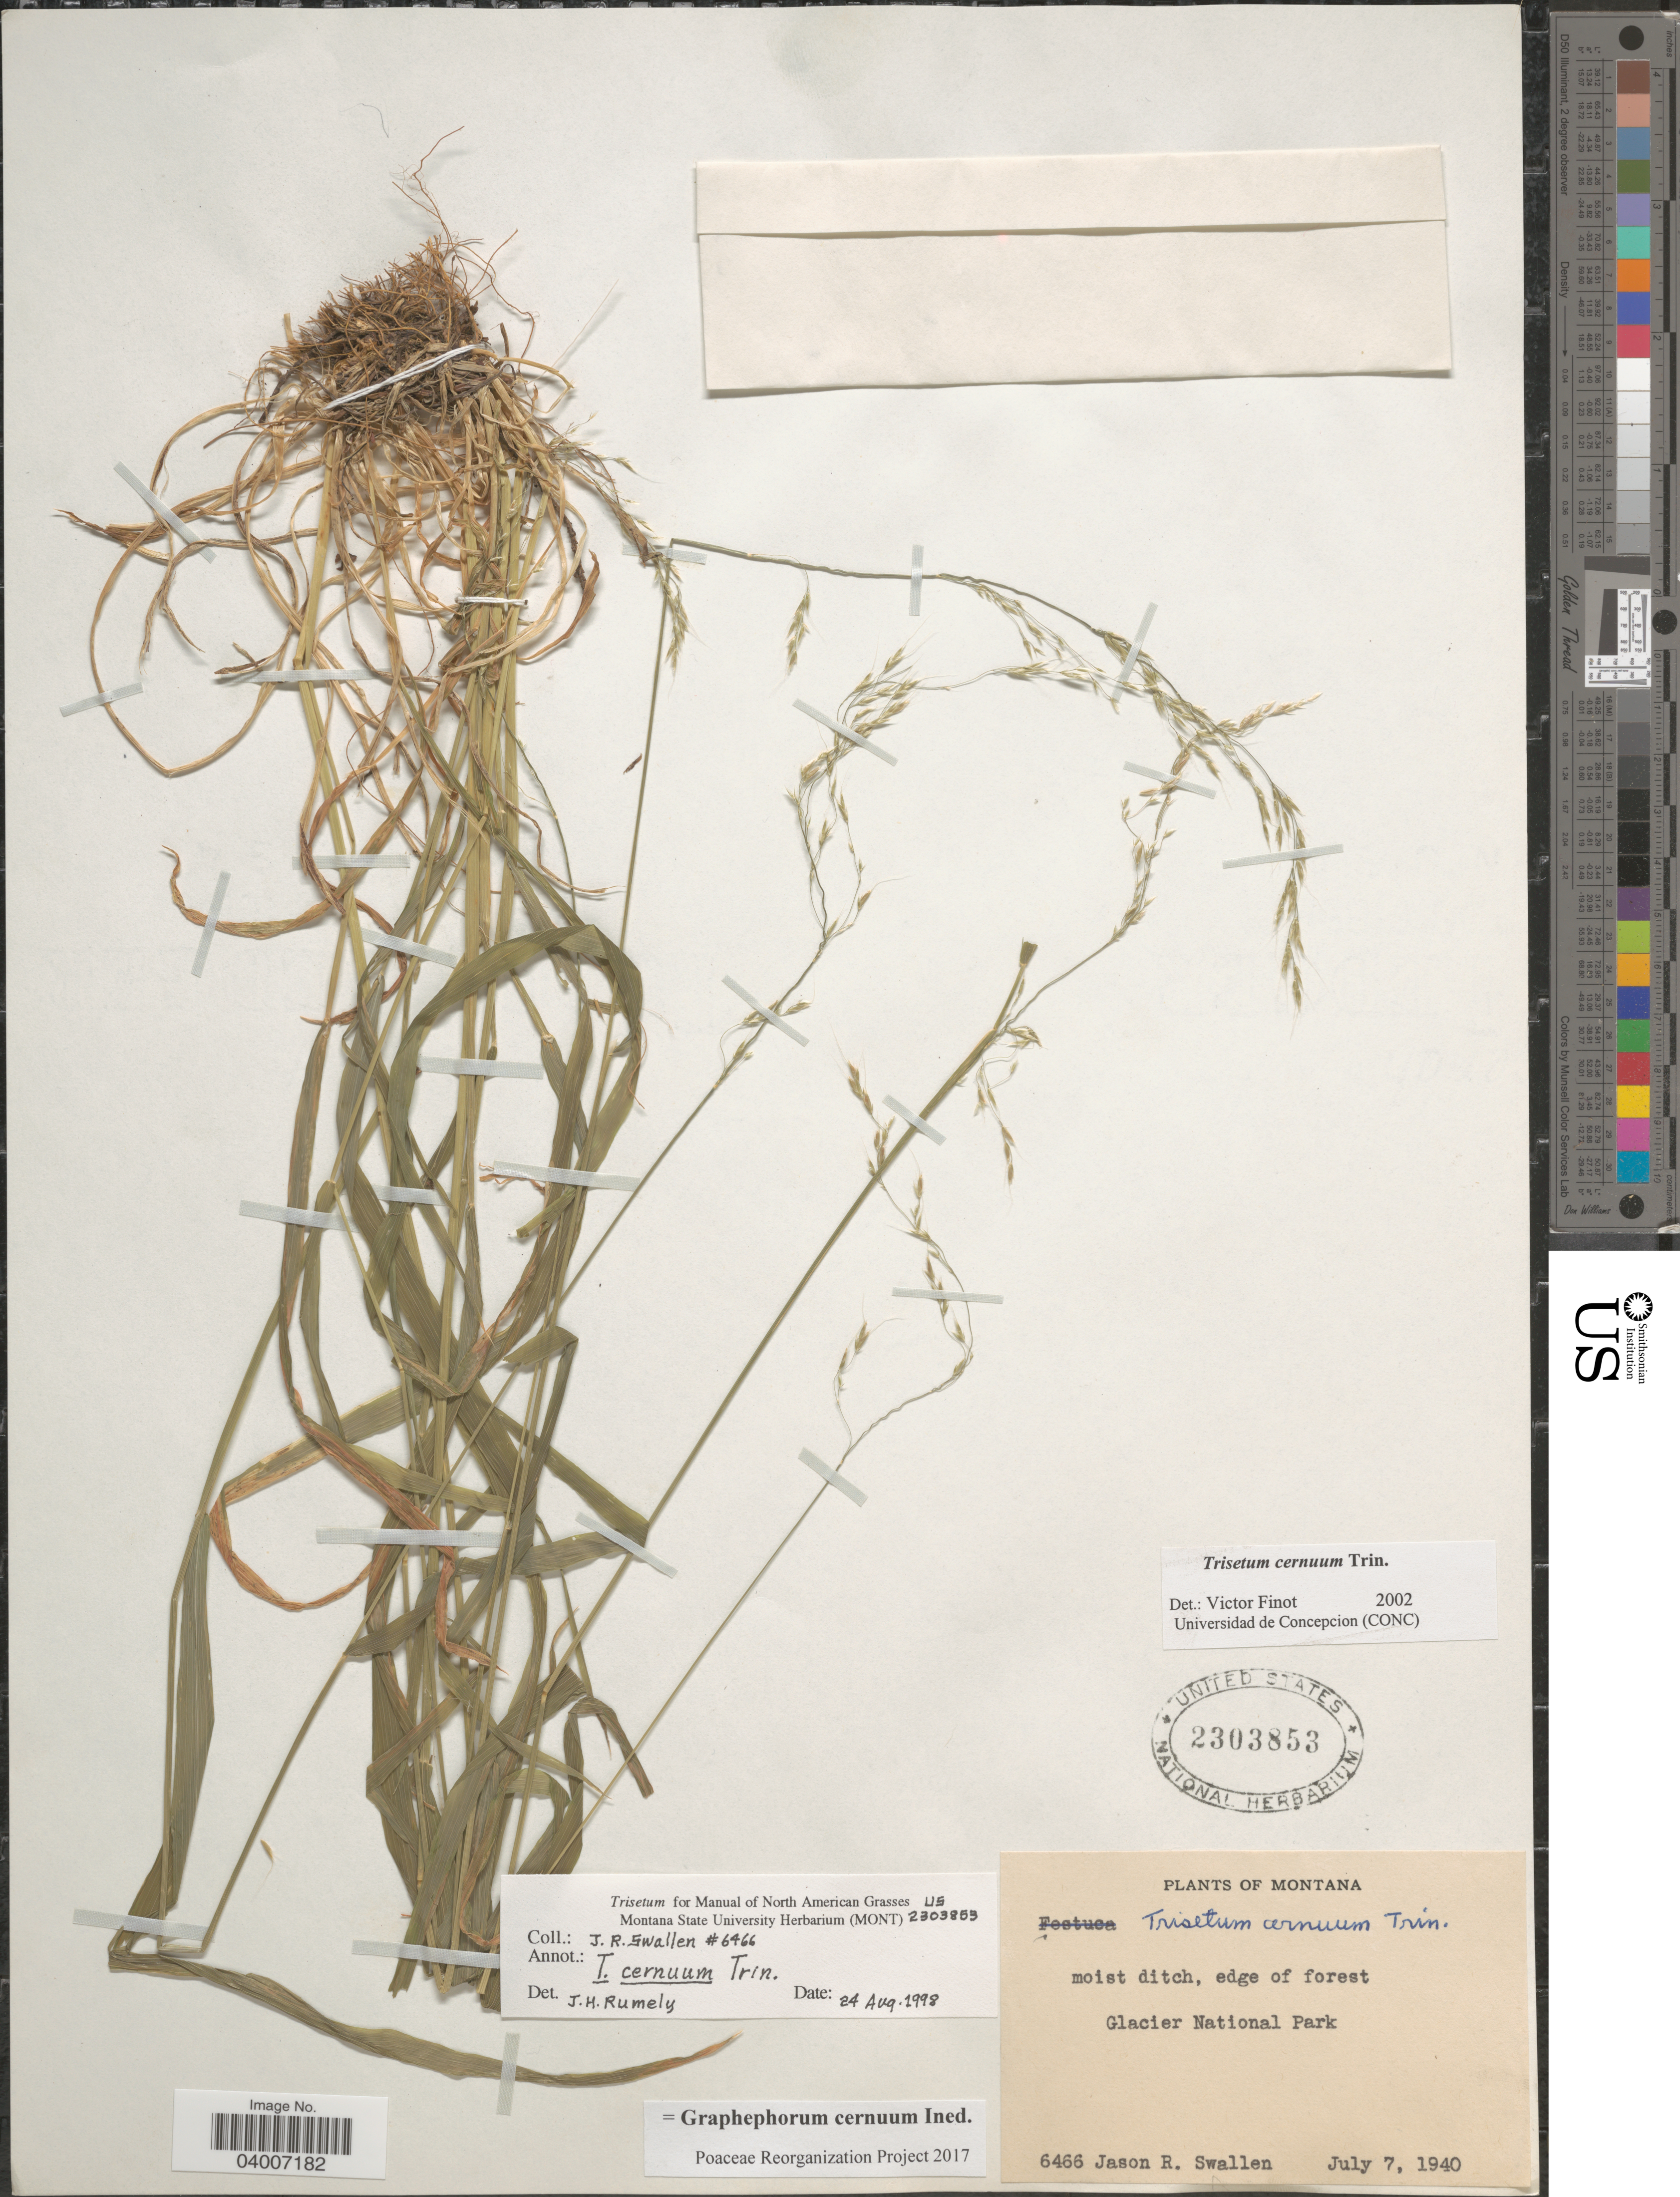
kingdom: Plantae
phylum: Tracheophyta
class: Liliopsida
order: Poales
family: Poaceae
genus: Graphephorum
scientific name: Graphephorum cernuum ined.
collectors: J. R. Swallen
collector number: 6466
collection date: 1940-07-07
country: United States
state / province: Montana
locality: Glacier National Park.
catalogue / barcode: US 2303853